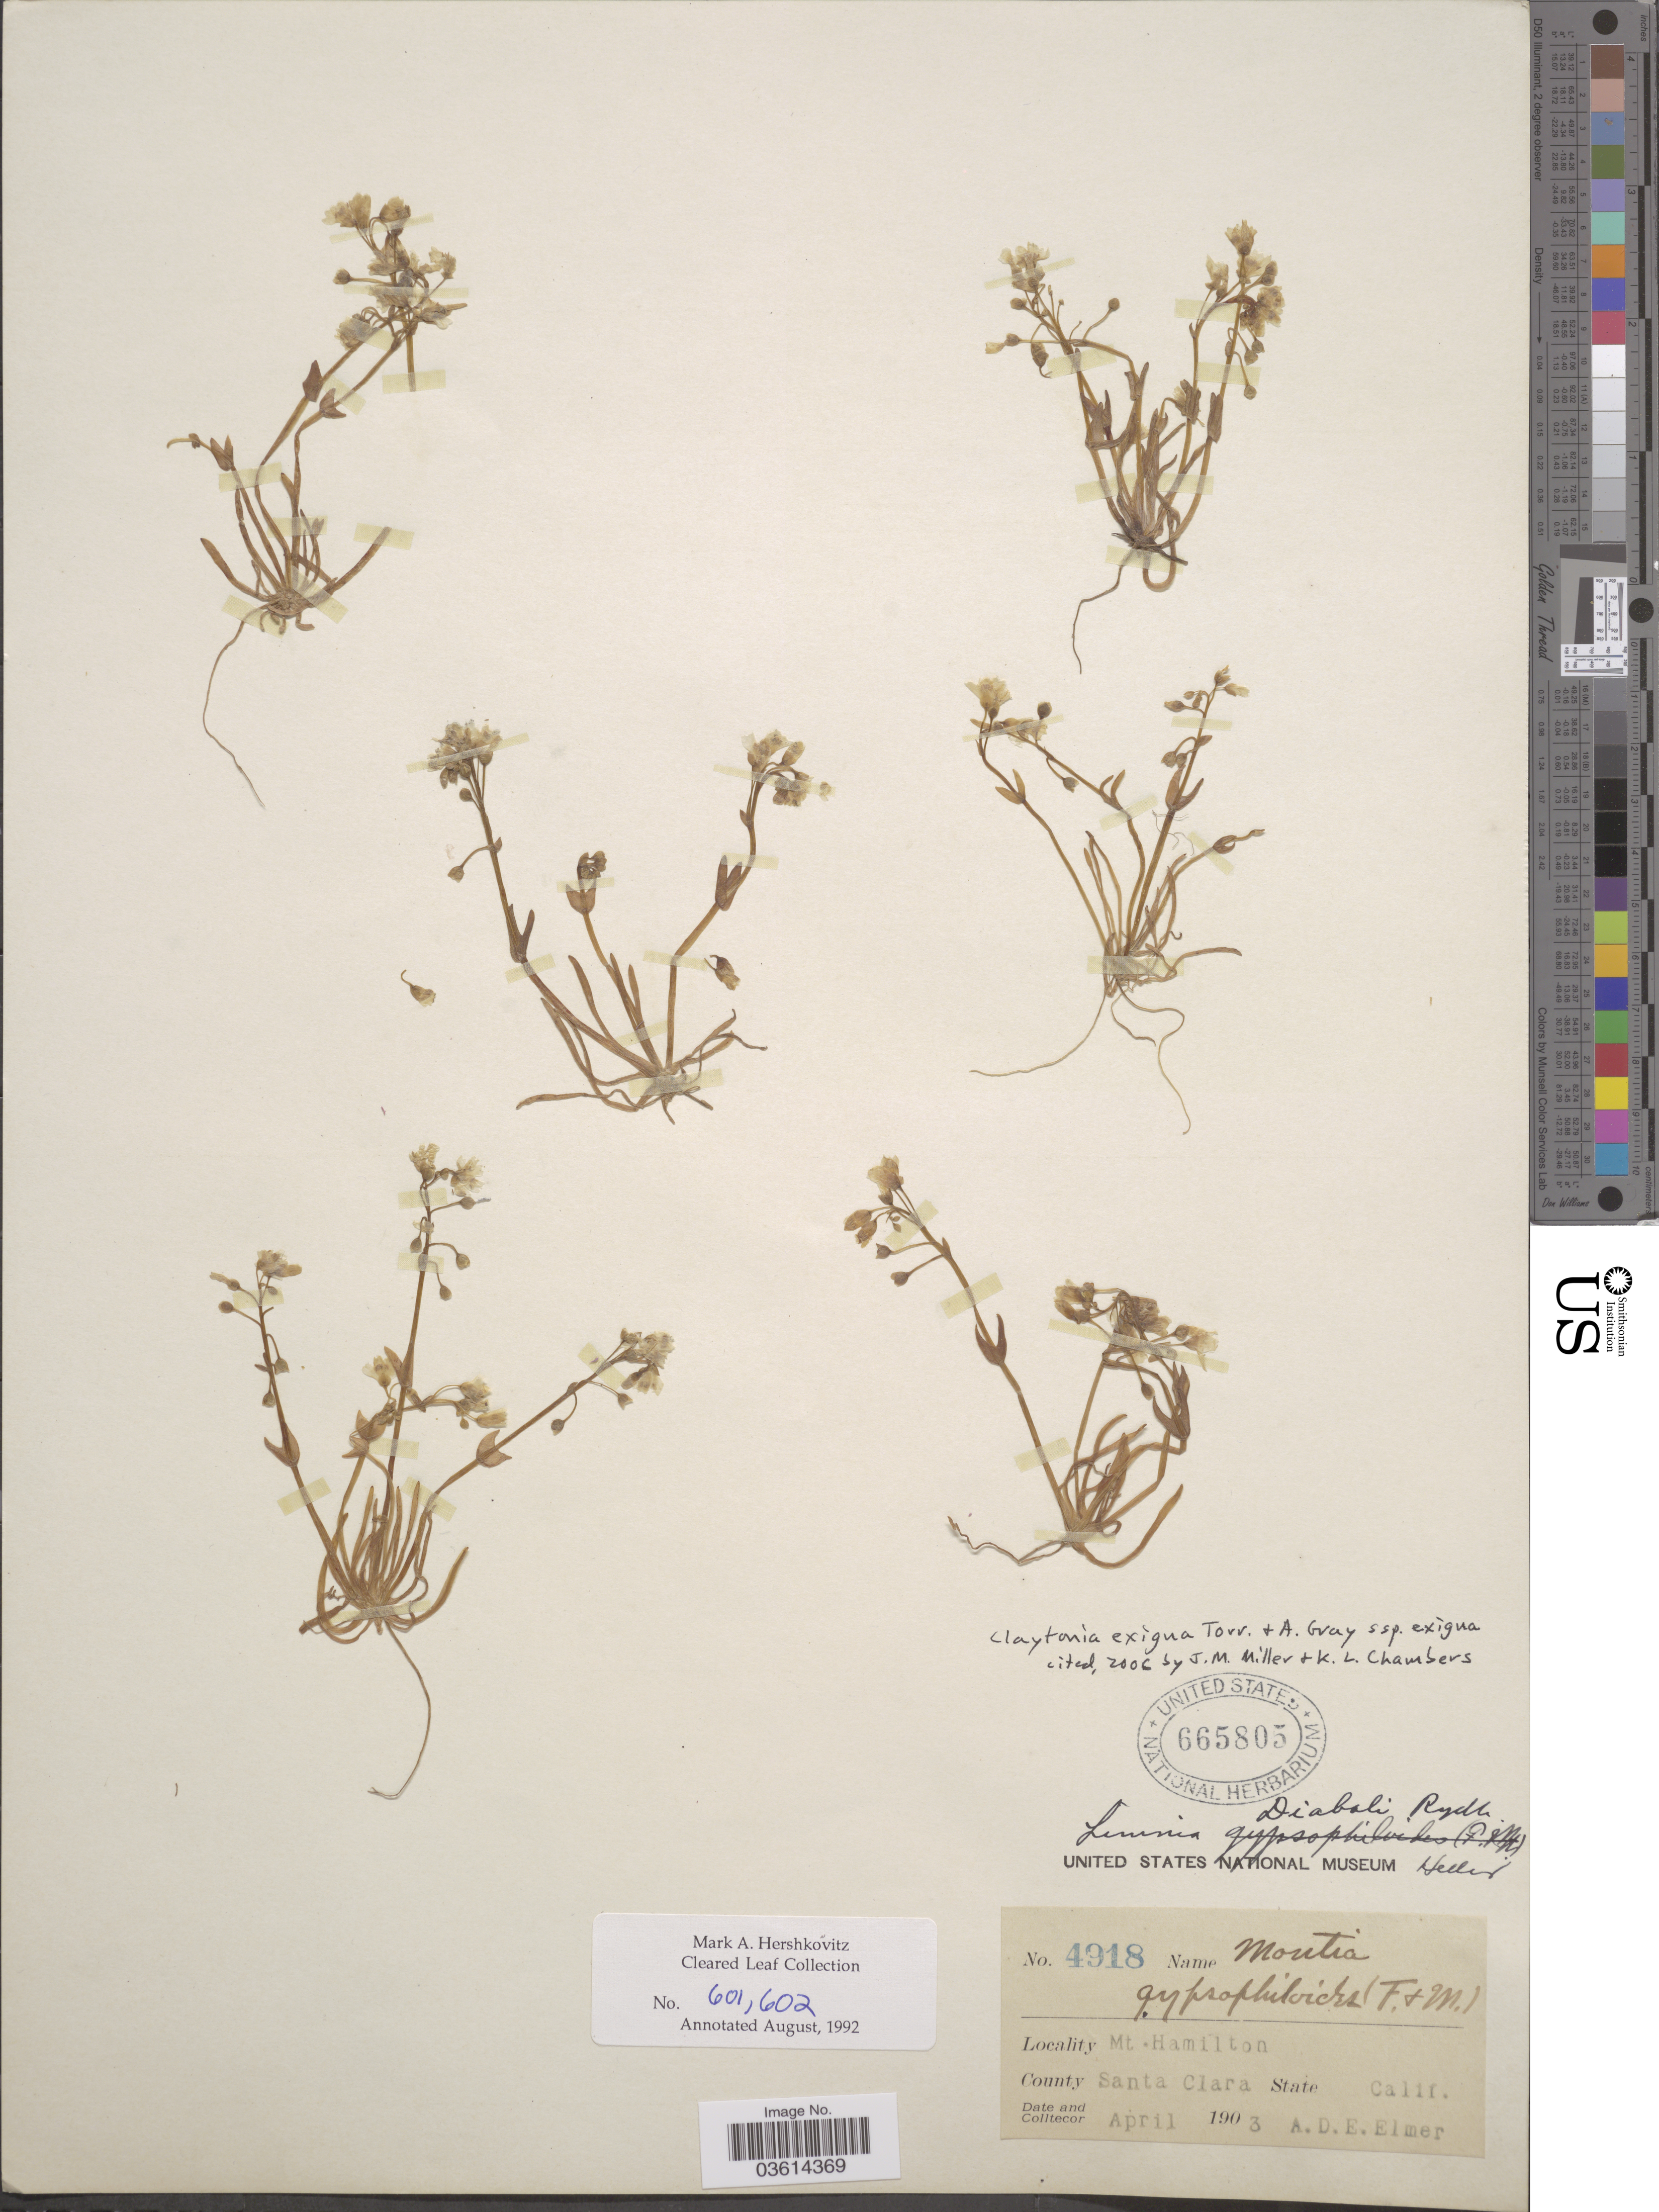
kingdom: Plantae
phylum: Tracheophyta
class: Magnoliopsida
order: Caryophyllales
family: Montiaceae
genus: Claytonia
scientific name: Claytonia exigua subsp. exigua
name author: (Douglas) Torr. & A. Gray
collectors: A. D. E. Elmer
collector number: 4918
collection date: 1903-04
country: United States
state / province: California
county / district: Santa Clara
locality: Mt. Hamilton. County Santa Clara.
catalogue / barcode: US 665805